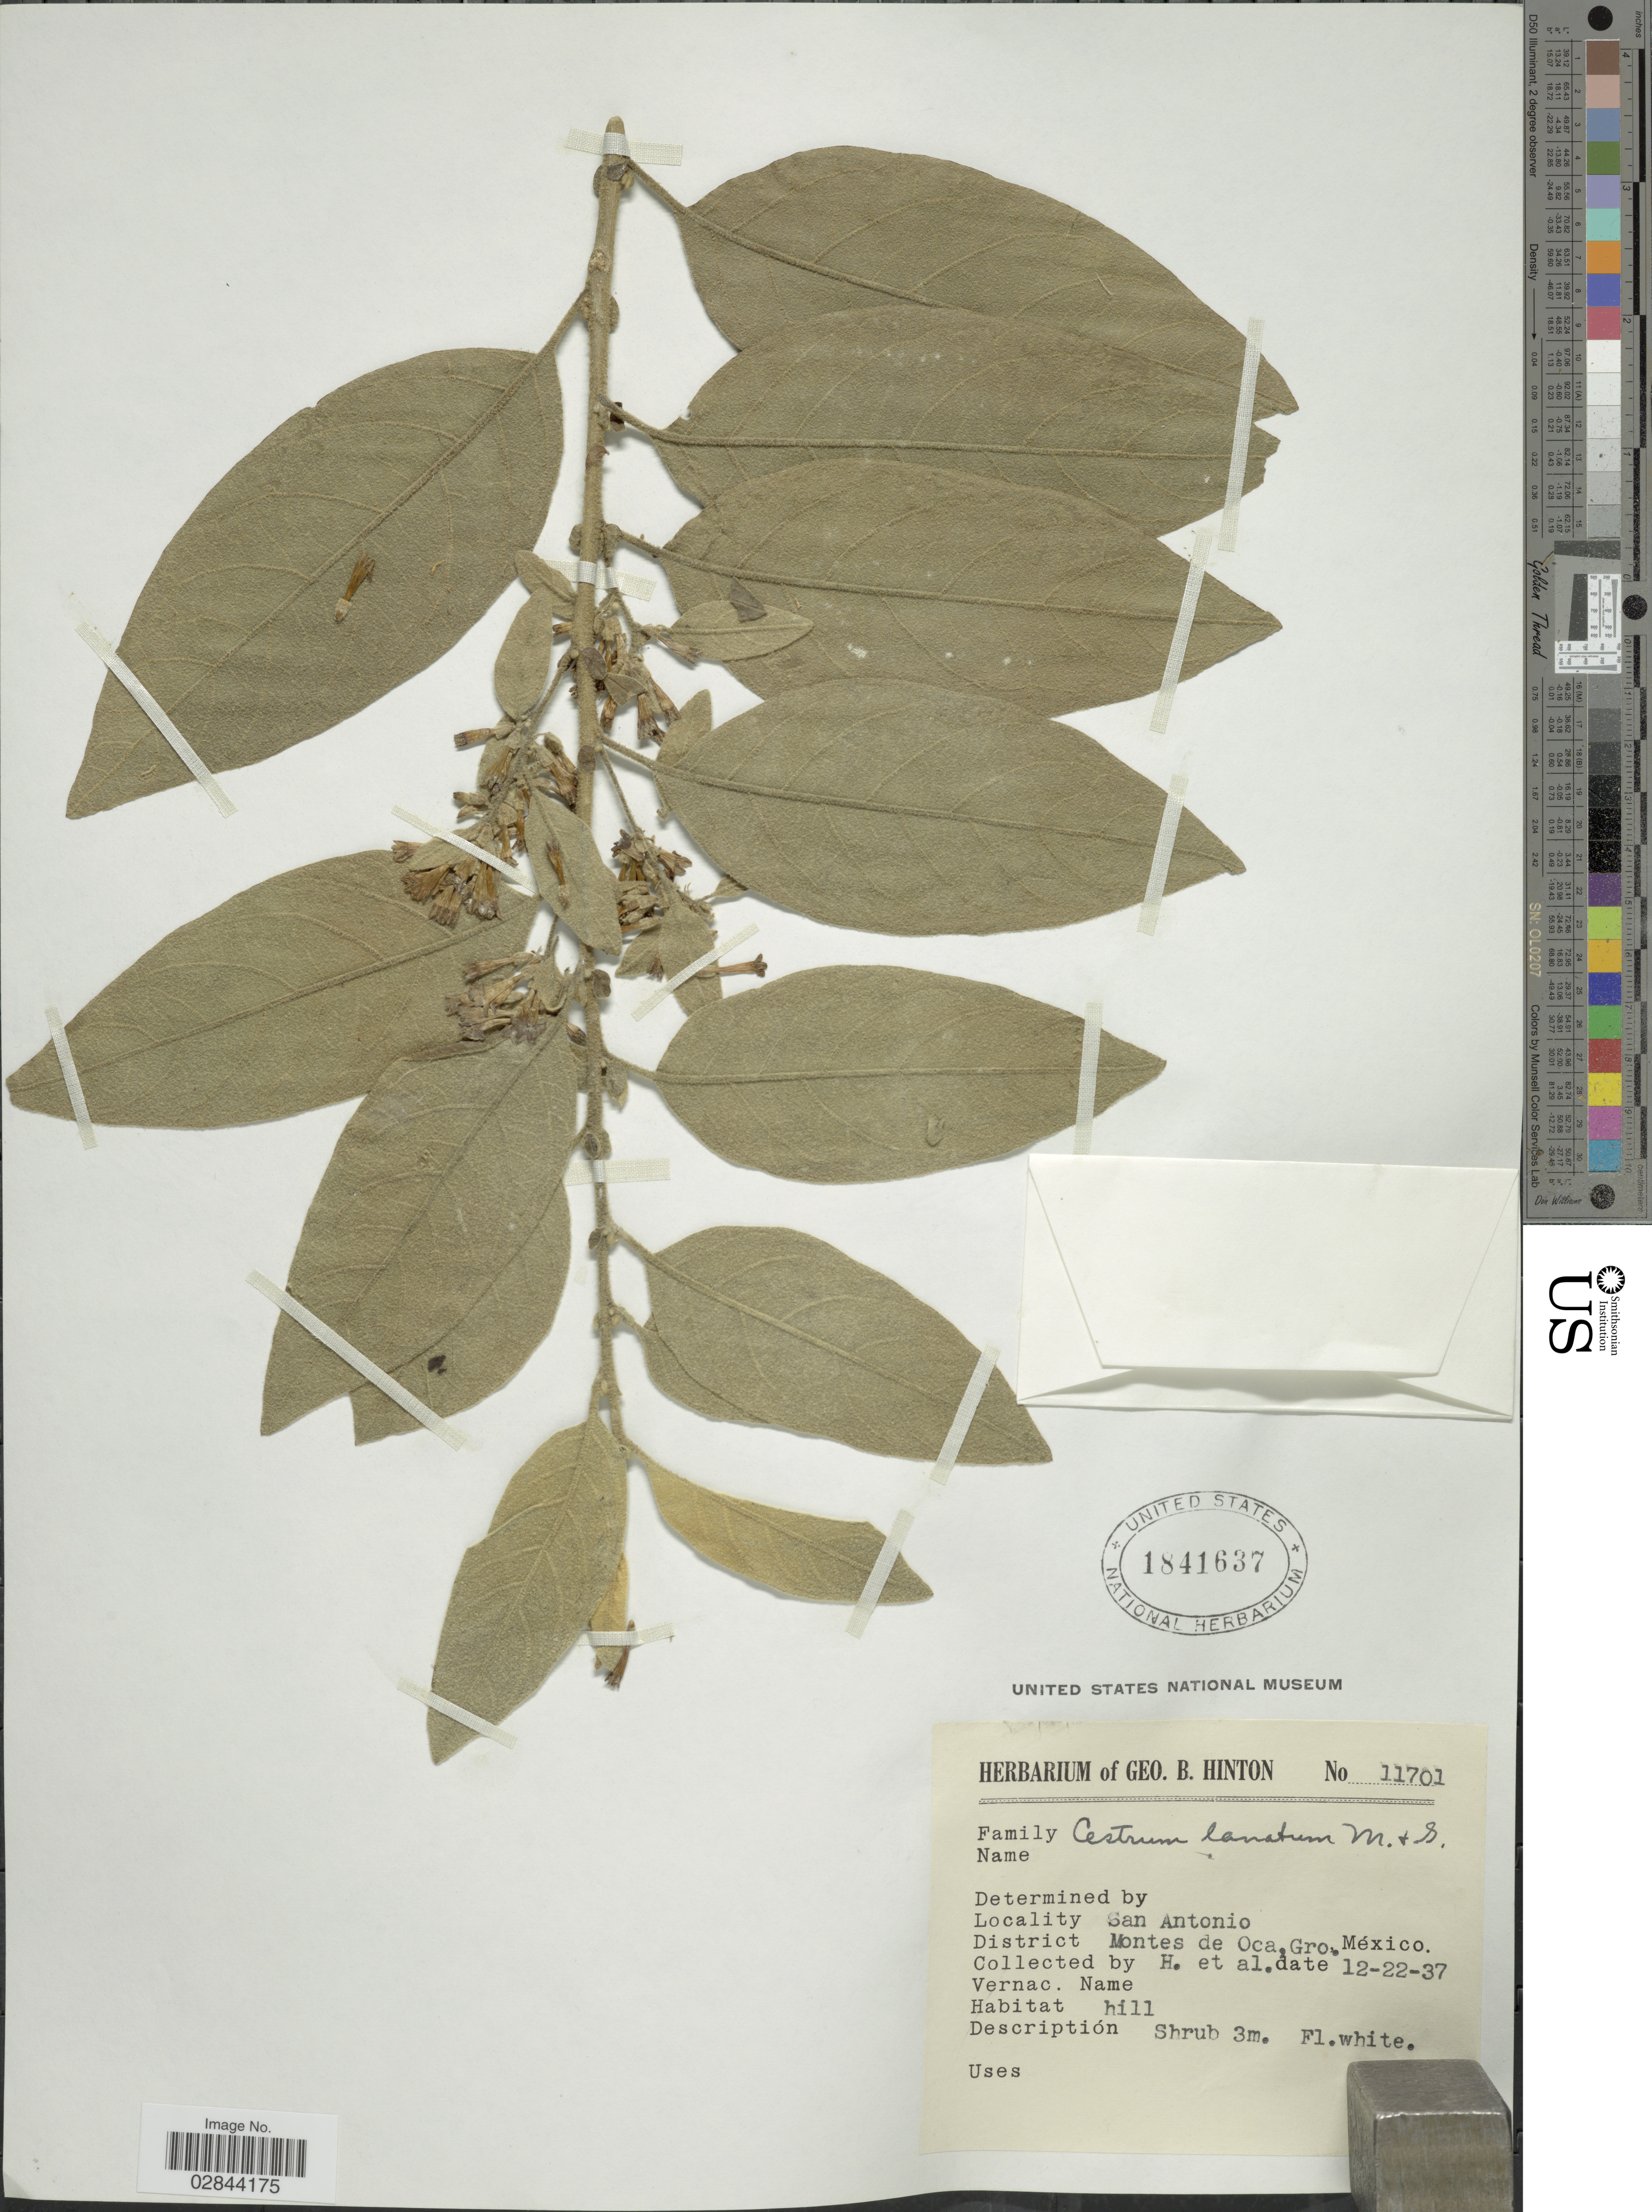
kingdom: Plantae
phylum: Tracheophyta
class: Magnoliopsida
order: Solanales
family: Solanaceae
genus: Cestrum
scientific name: Cestrum lanatum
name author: M. Martens & Galeotti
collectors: G. B. Hinton & et al.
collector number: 11701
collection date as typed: Transcribed d/m/y: 22/12/37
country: Mexico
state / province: Guerrero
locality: San Antonio, District Montes de Oca, Gro.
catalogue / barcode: US 1841637